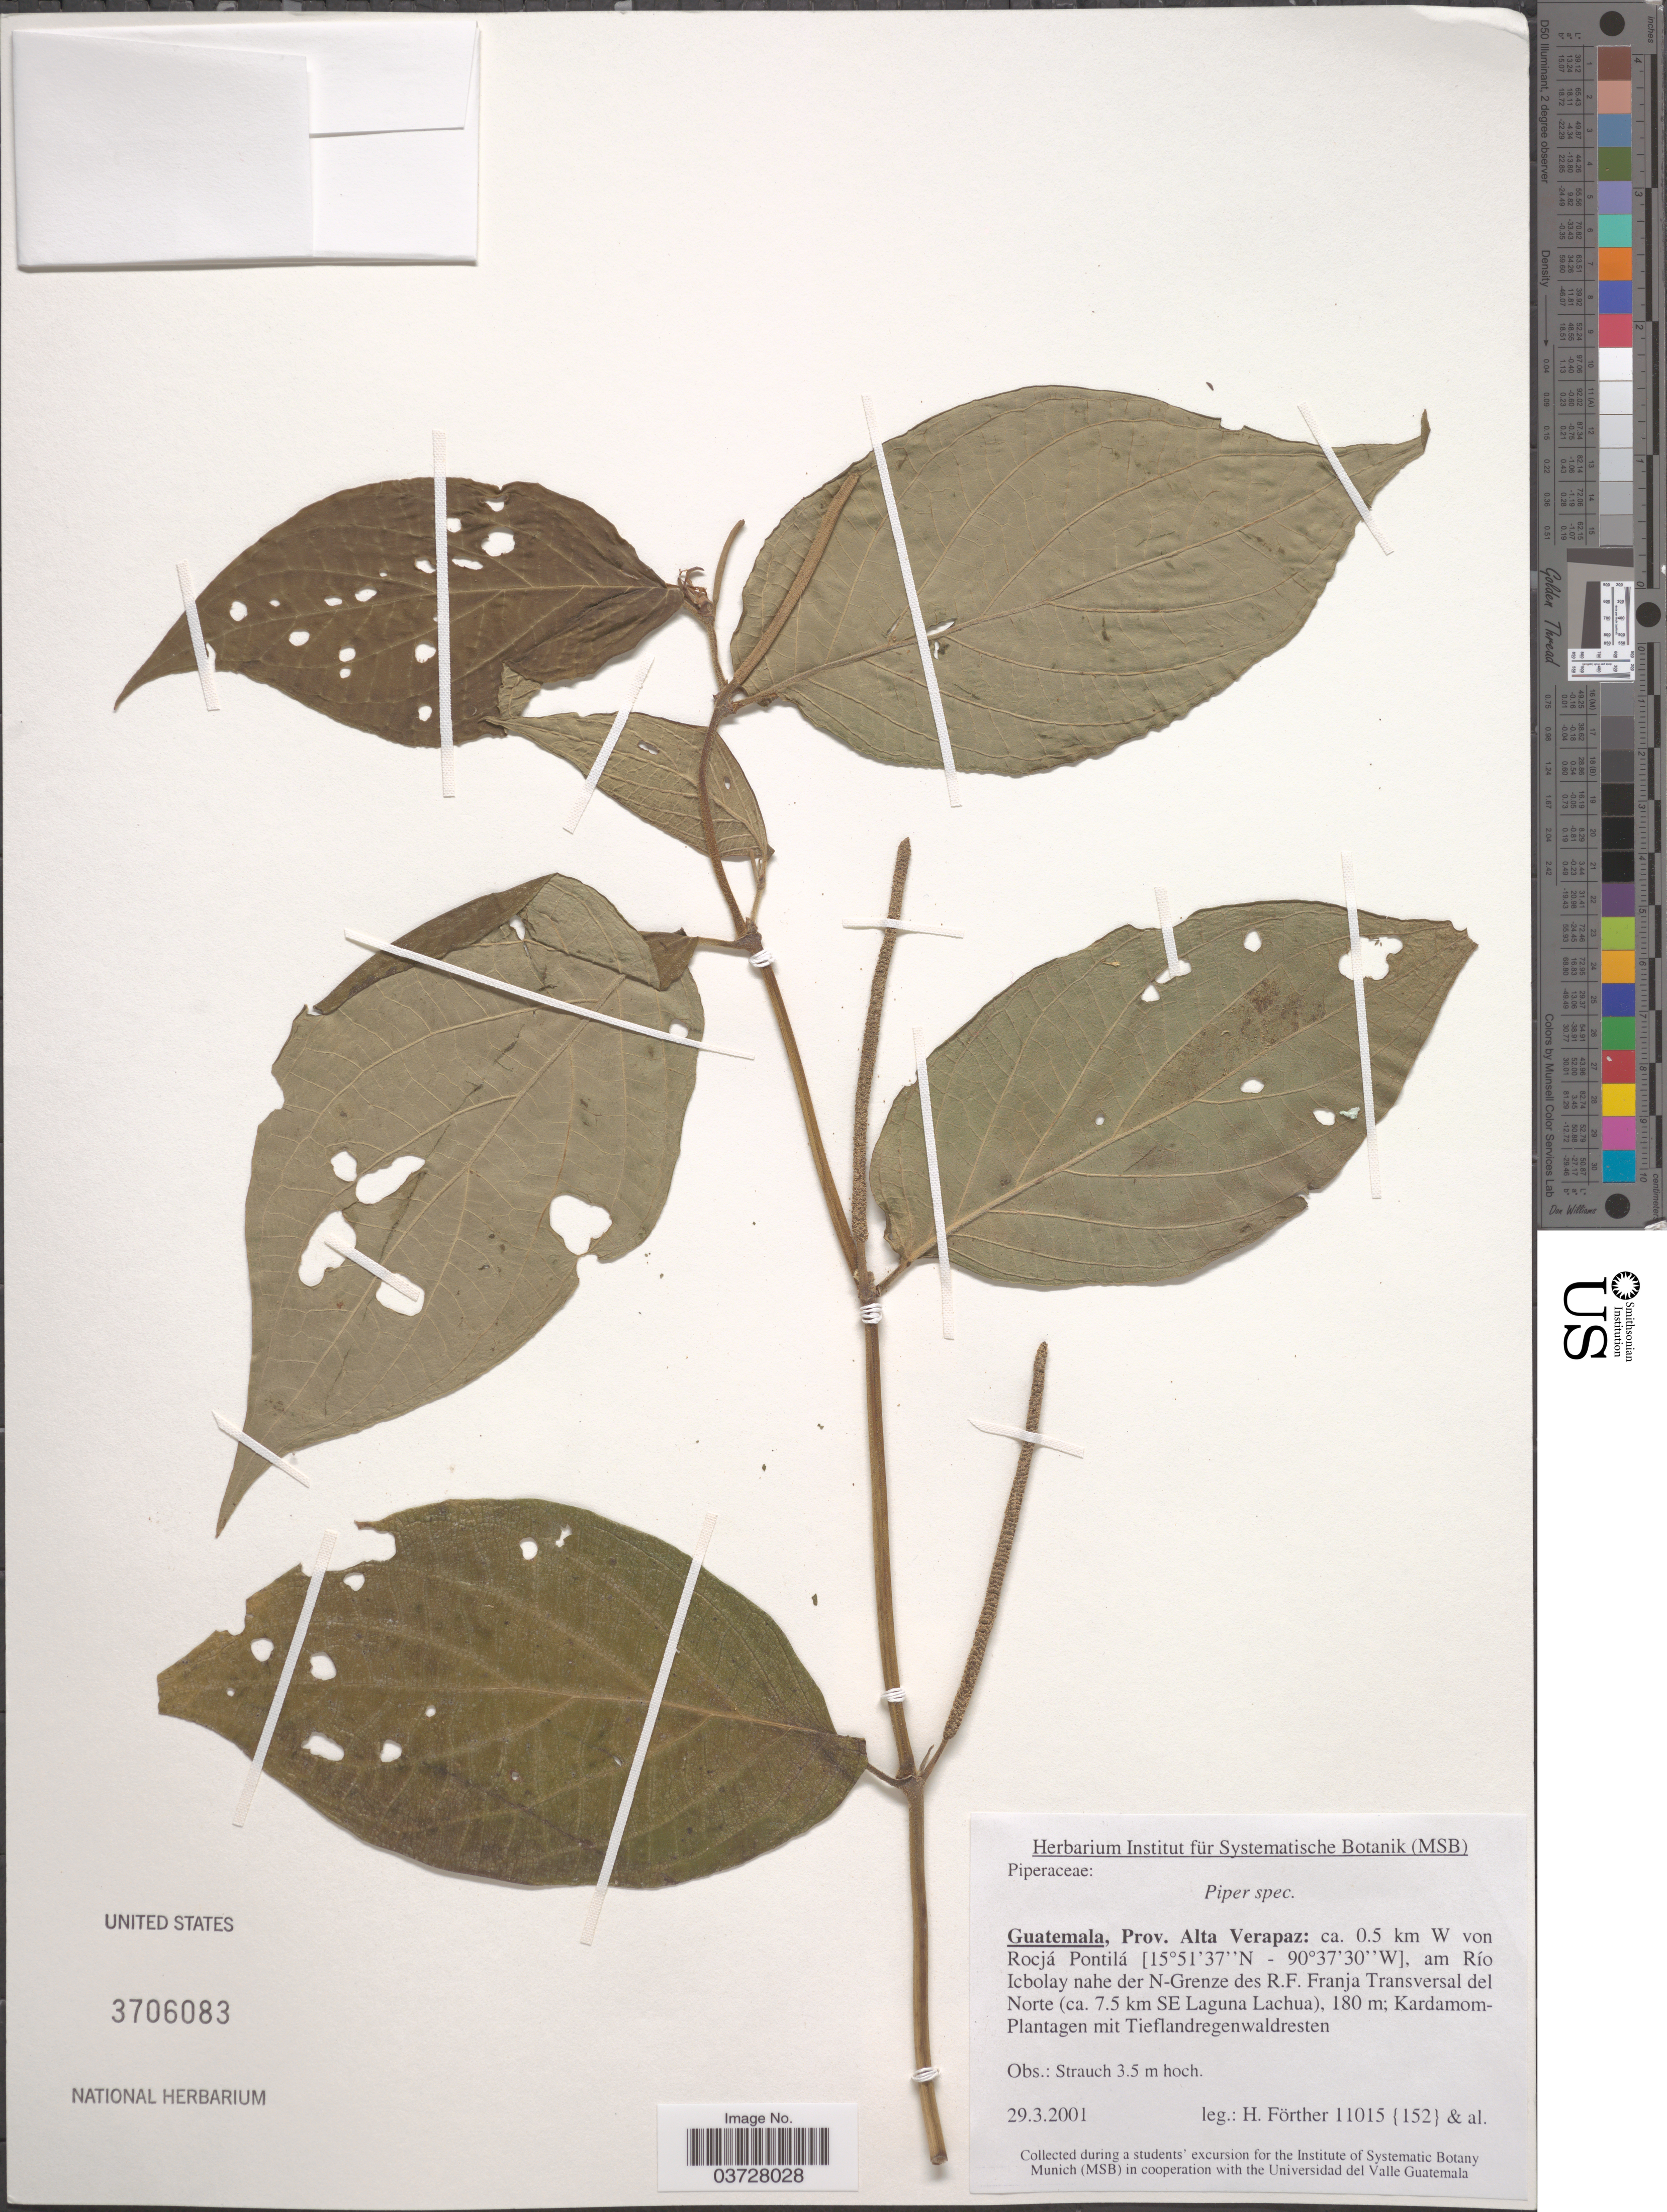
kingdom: Plantae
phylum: Tracheophyta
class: Magnoliopsida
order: Piperales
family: Piperaceae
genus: Piper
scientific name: Piper sp.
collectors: H. Förther & et al.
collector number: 11015{152}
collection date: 2001-03-29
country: Guatemala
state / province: Alta Verapaz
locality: Ca. 0.5 km W von Rocjá Pontilá, am Río Icbolay nahe der N-Grenze des R.F. Franja Transversal del Norte (ca. 7.5 km SE Laguna Lachua).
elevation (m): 180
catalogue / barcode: US 3706083